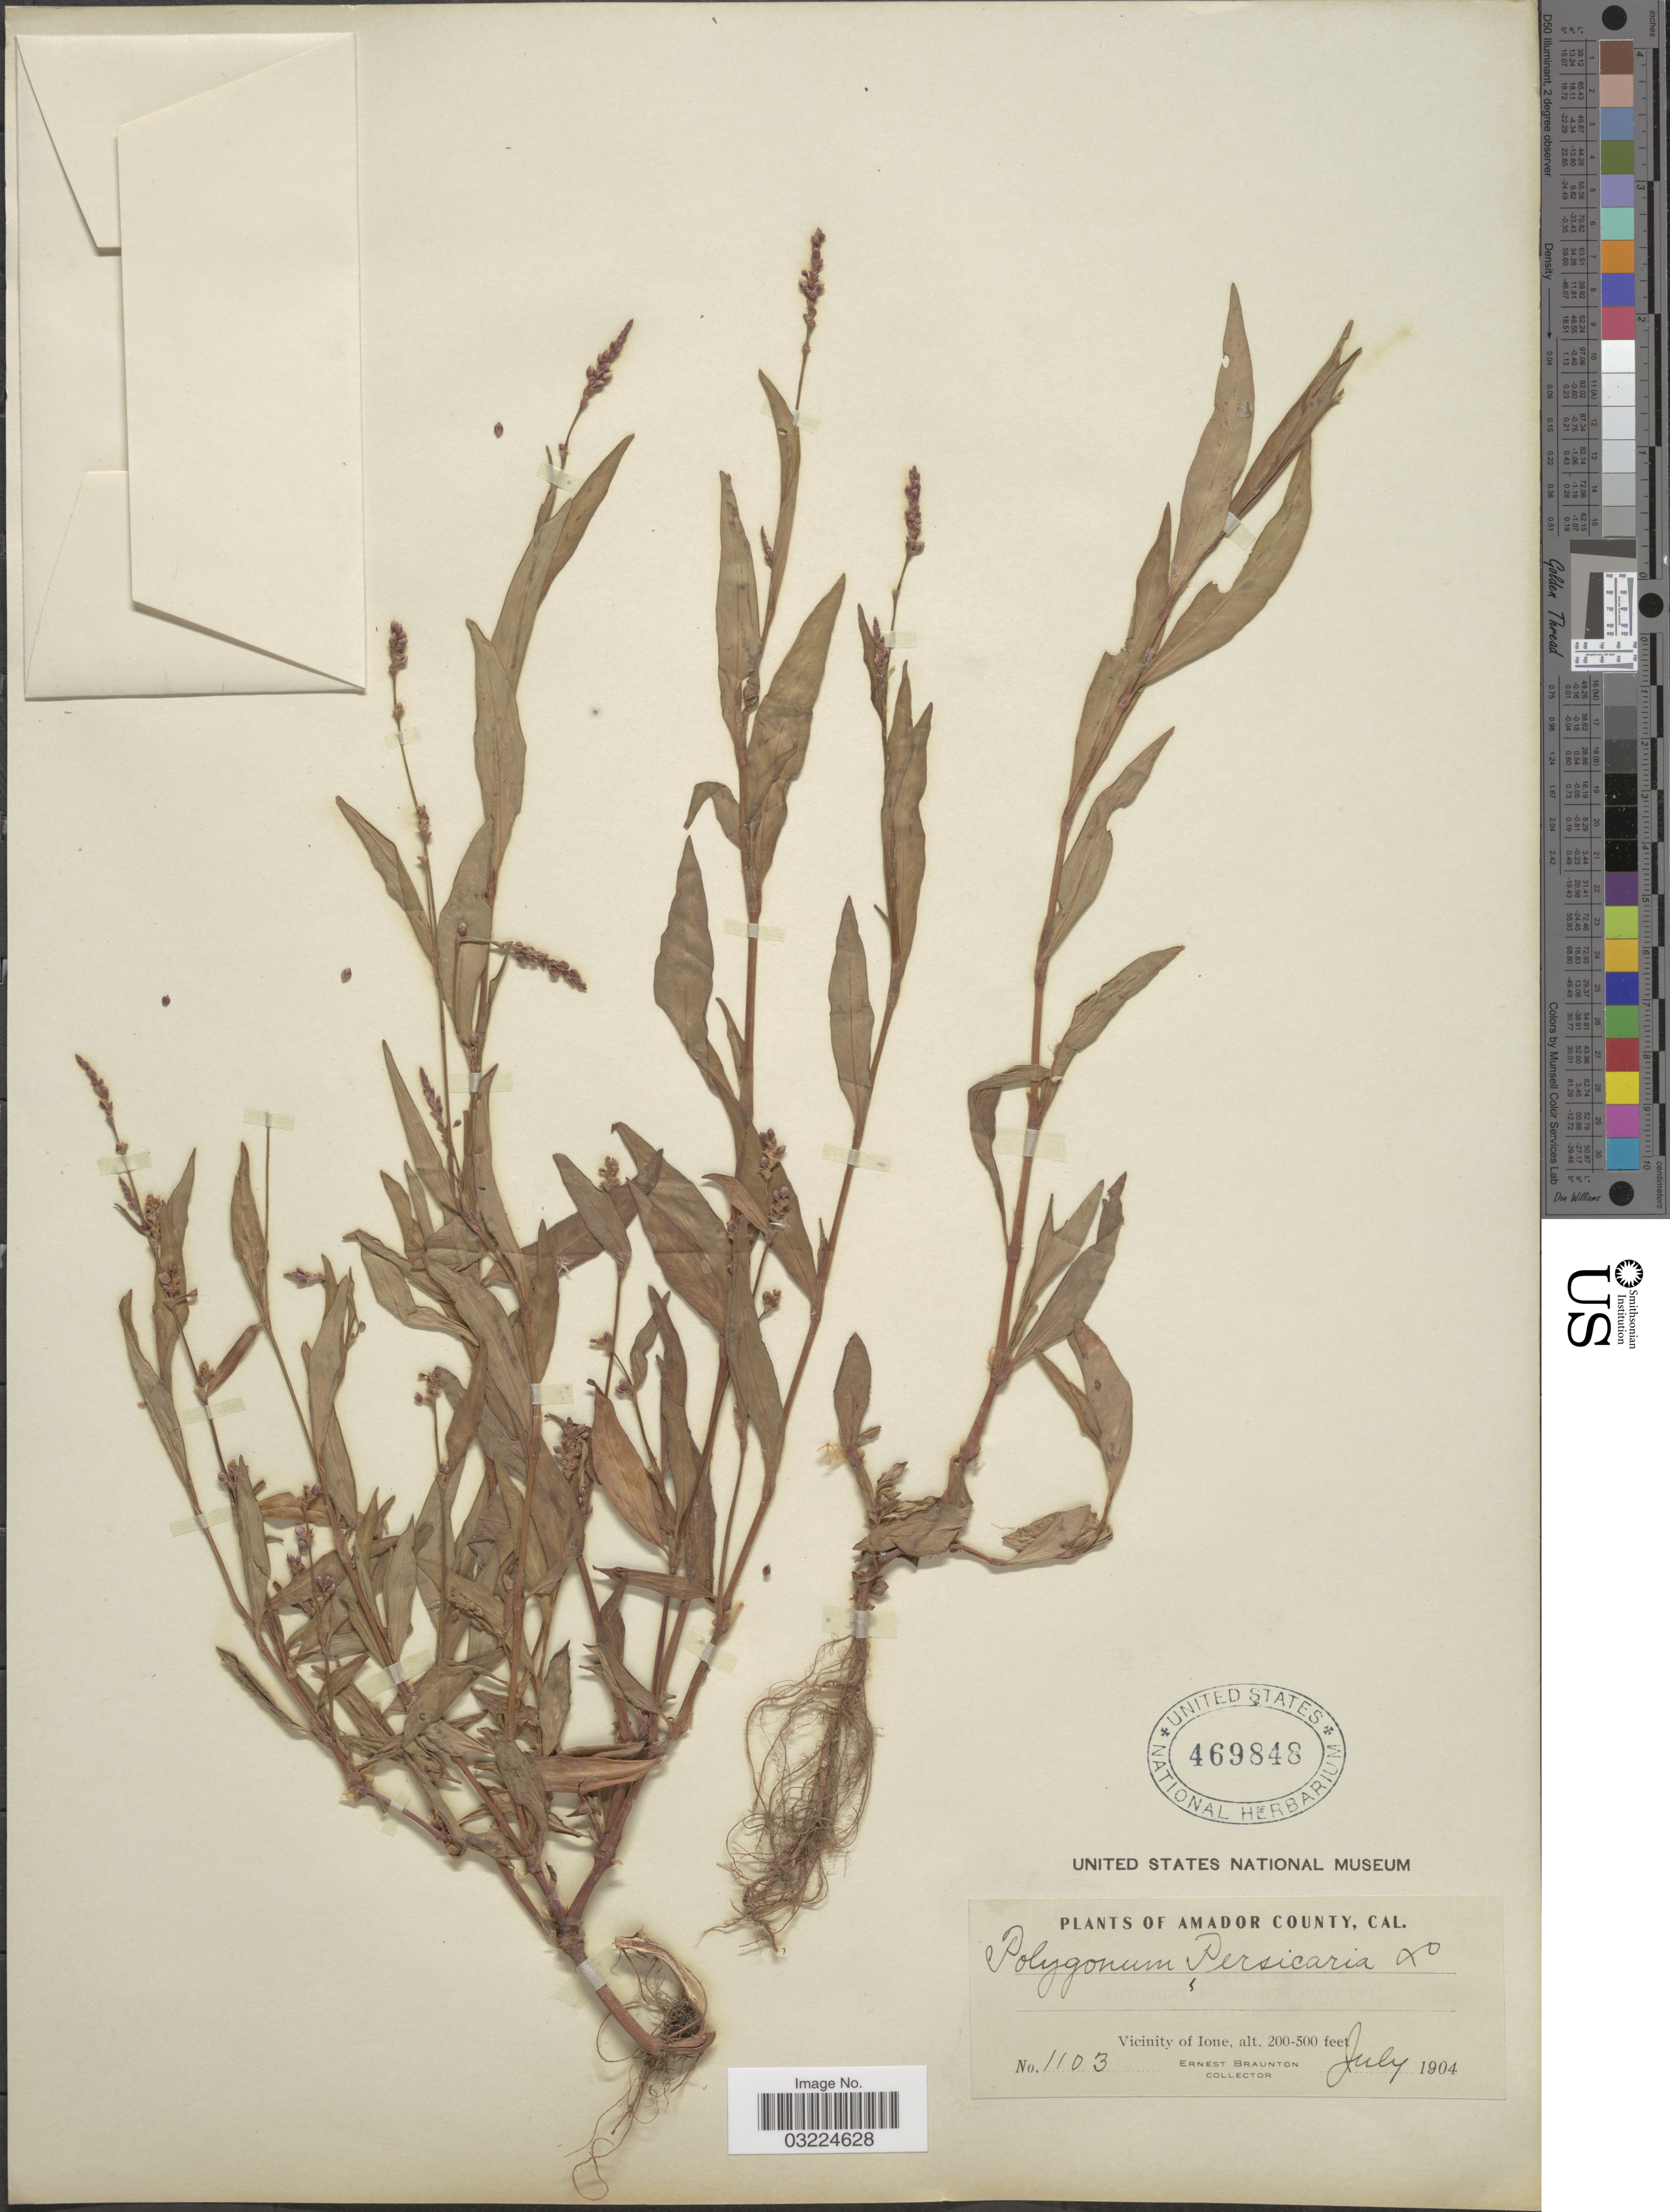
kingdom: Plantae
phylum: Tracheophyta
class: Magnoliopsida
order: Caryophyllales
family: Polygonaceae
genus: Persicaria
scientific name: Persicaria maculosa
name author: S.F. Gray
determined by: Atha, D. E.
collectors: E. Braunton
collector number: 1103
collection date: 1904-07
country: United States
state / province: California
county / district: Amador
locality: Amador County. Vicinity of Ione.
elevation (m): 61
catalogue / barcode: US 469848